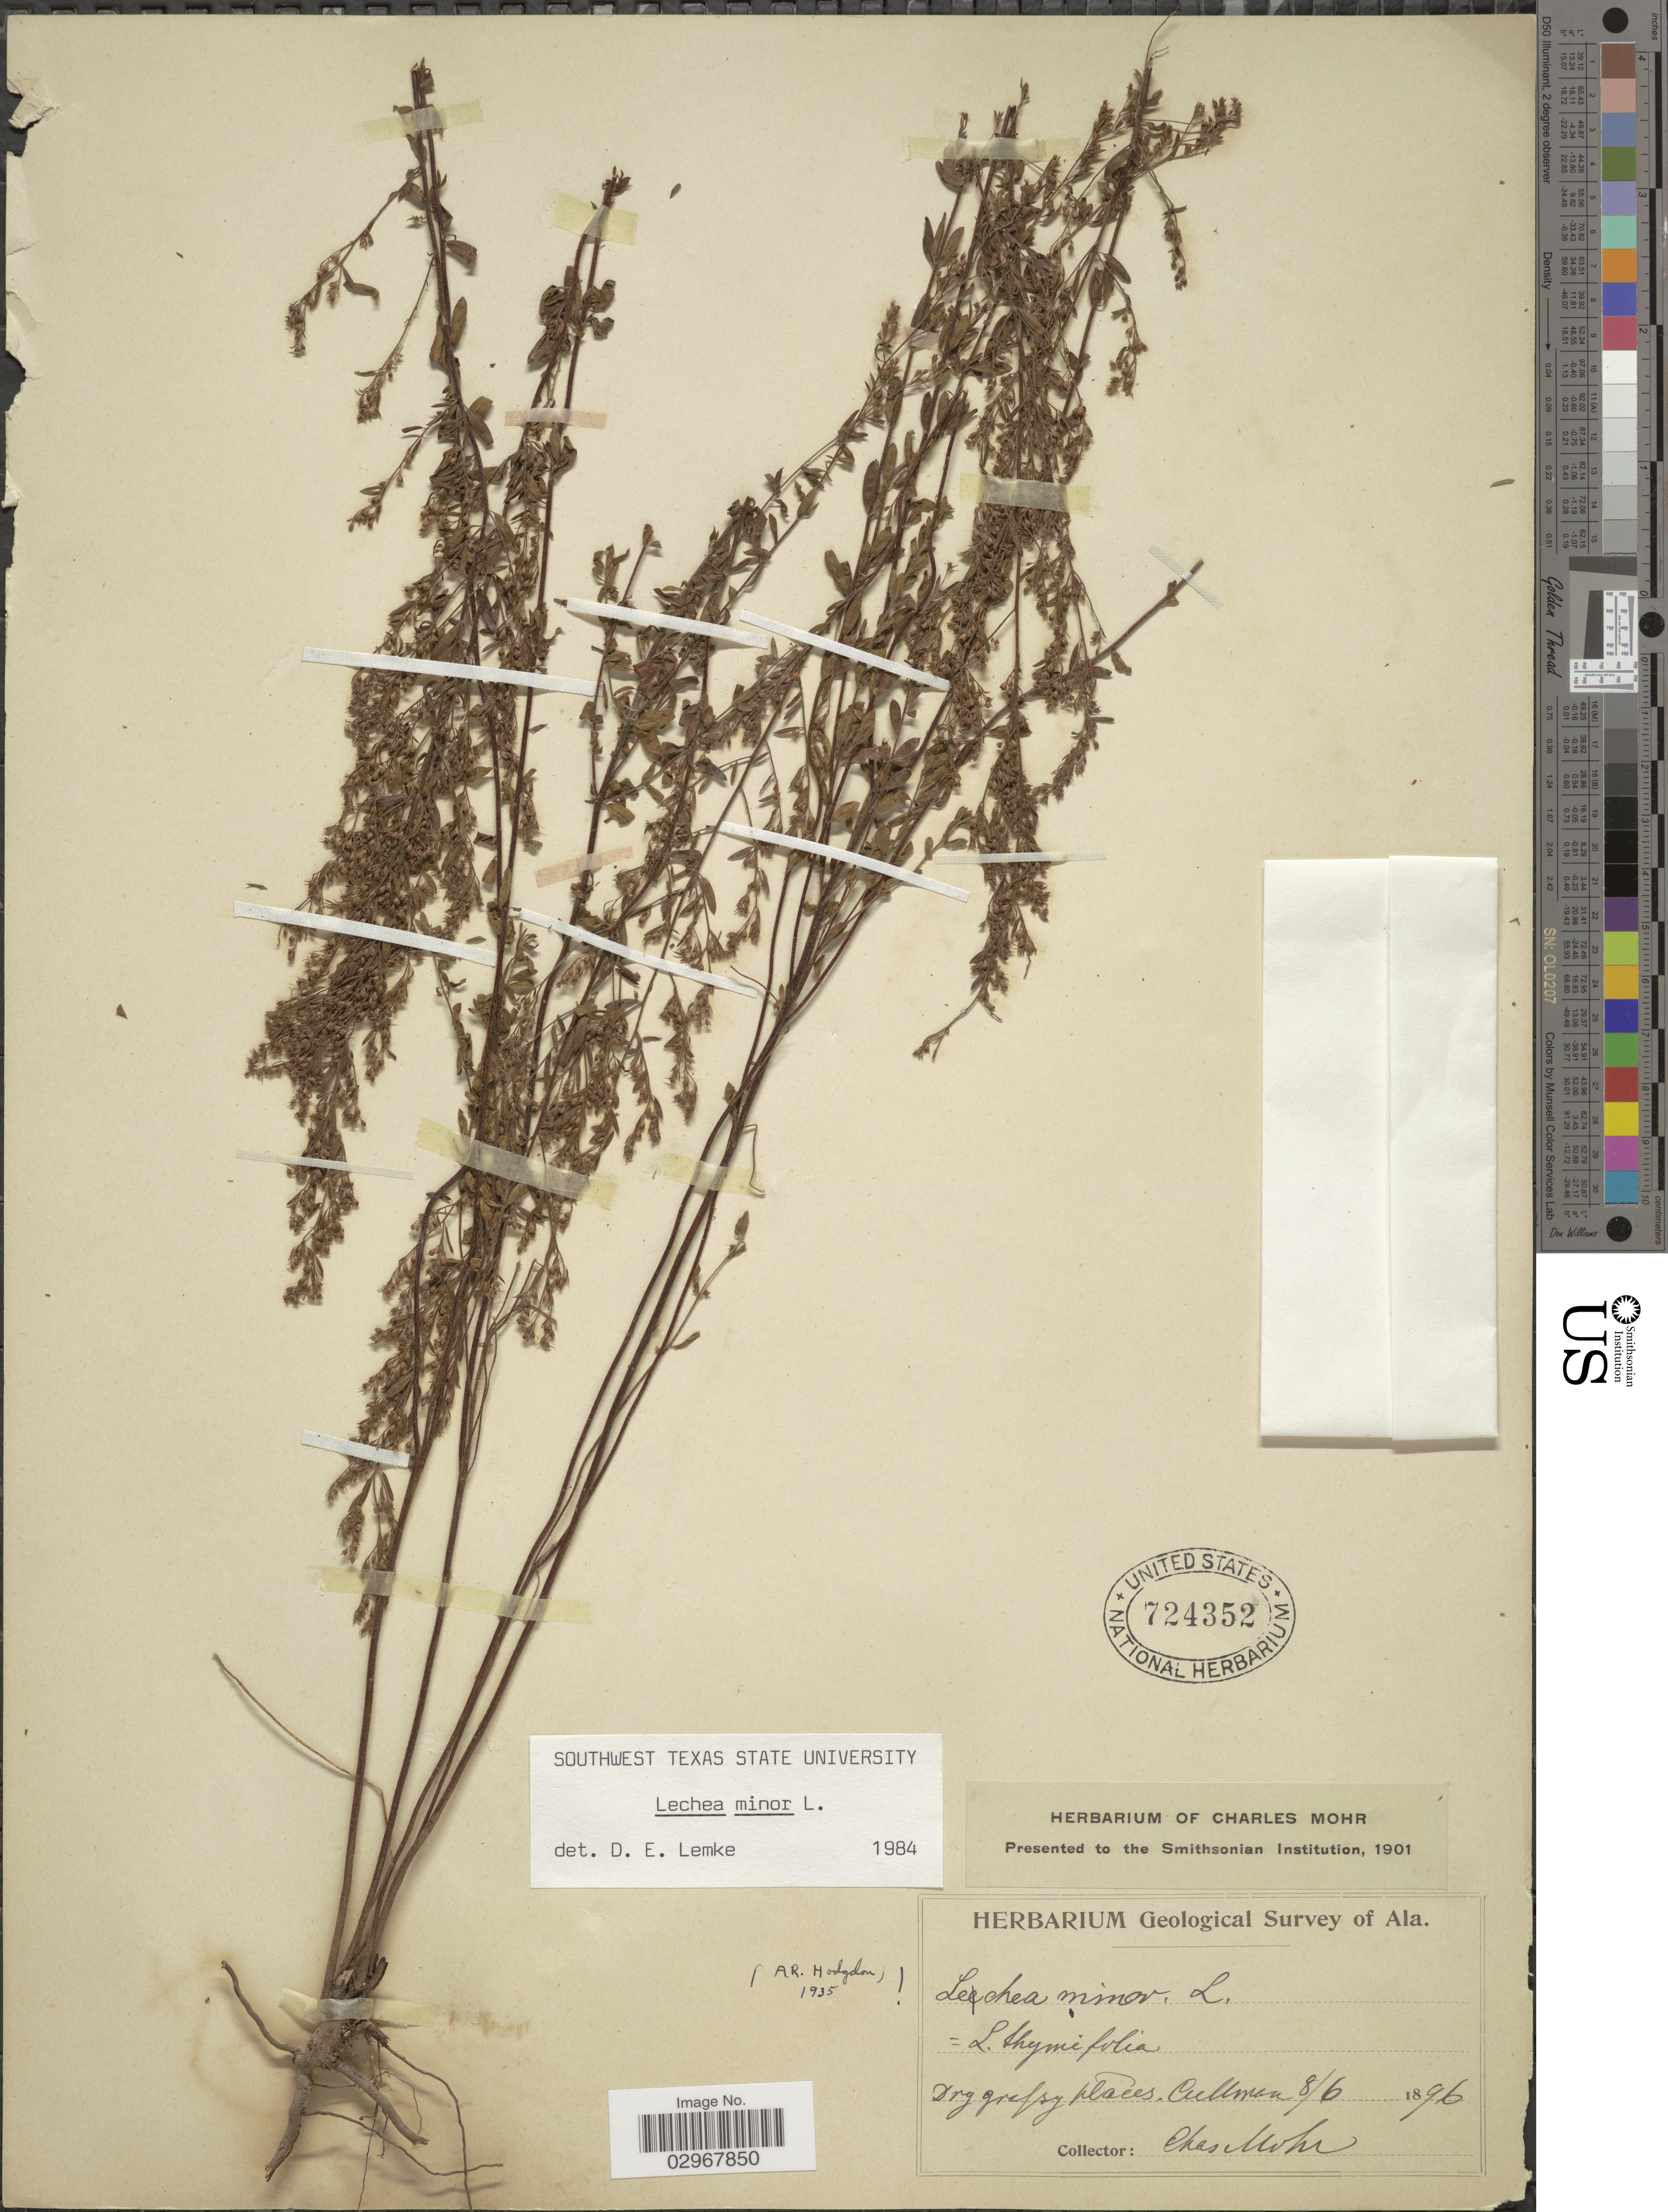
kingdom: Plantae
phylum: Tracheophyta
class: Magnoliopsida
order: Malvales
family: Cistaceae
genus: Lechea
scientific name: Lechea minor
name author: L.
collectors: Mohr, C. T. (herbarium)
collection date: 1896-08-06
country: United States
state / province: Alabama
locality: Cullman.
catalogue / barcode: US 724352